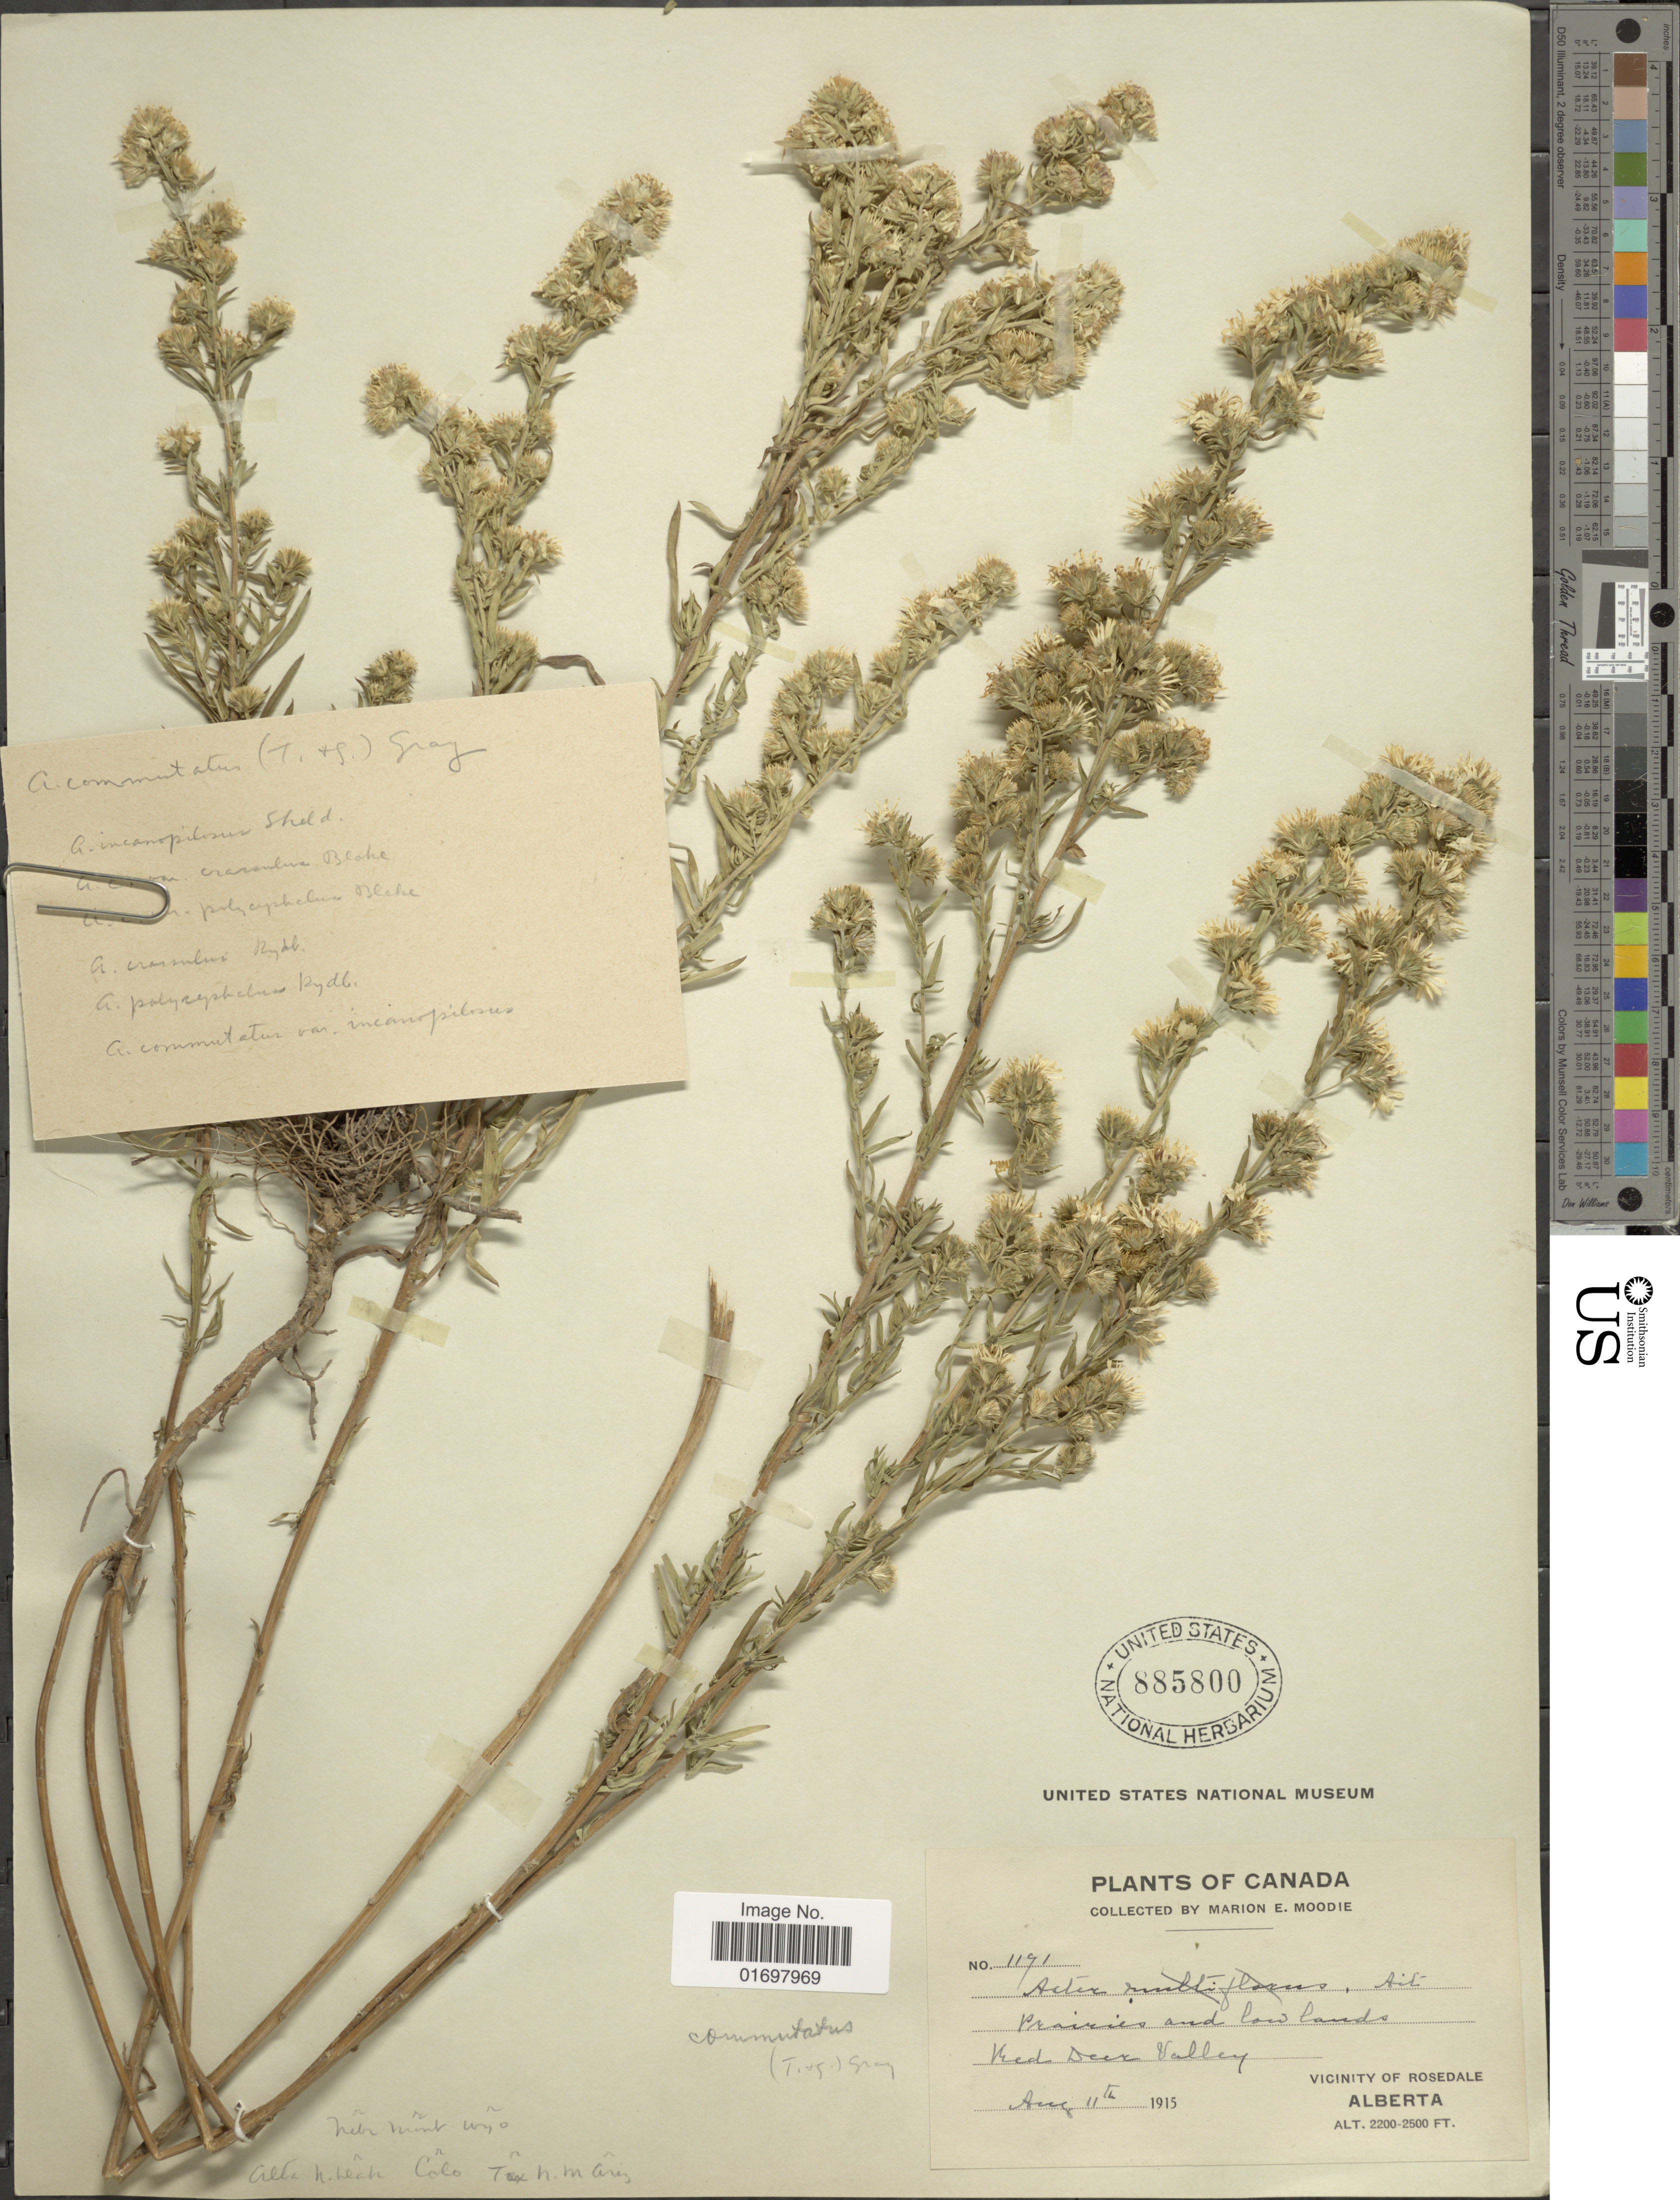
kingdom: Plantae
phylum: Tracheophyta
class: Magnoliopsida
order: Asterales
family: Asteraceae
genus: Symphyotrichum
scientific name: Symphyotrichum falcatum var. commutatum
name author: (Torr. & A. Gray) G.L. Nesom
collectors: M. E. Moodie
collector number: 1171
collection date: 1915-08-11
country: Canada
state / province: Alberta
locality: Vicinity of Rosedale, Red Deer Valley.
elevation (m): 671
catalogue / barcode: US 885800